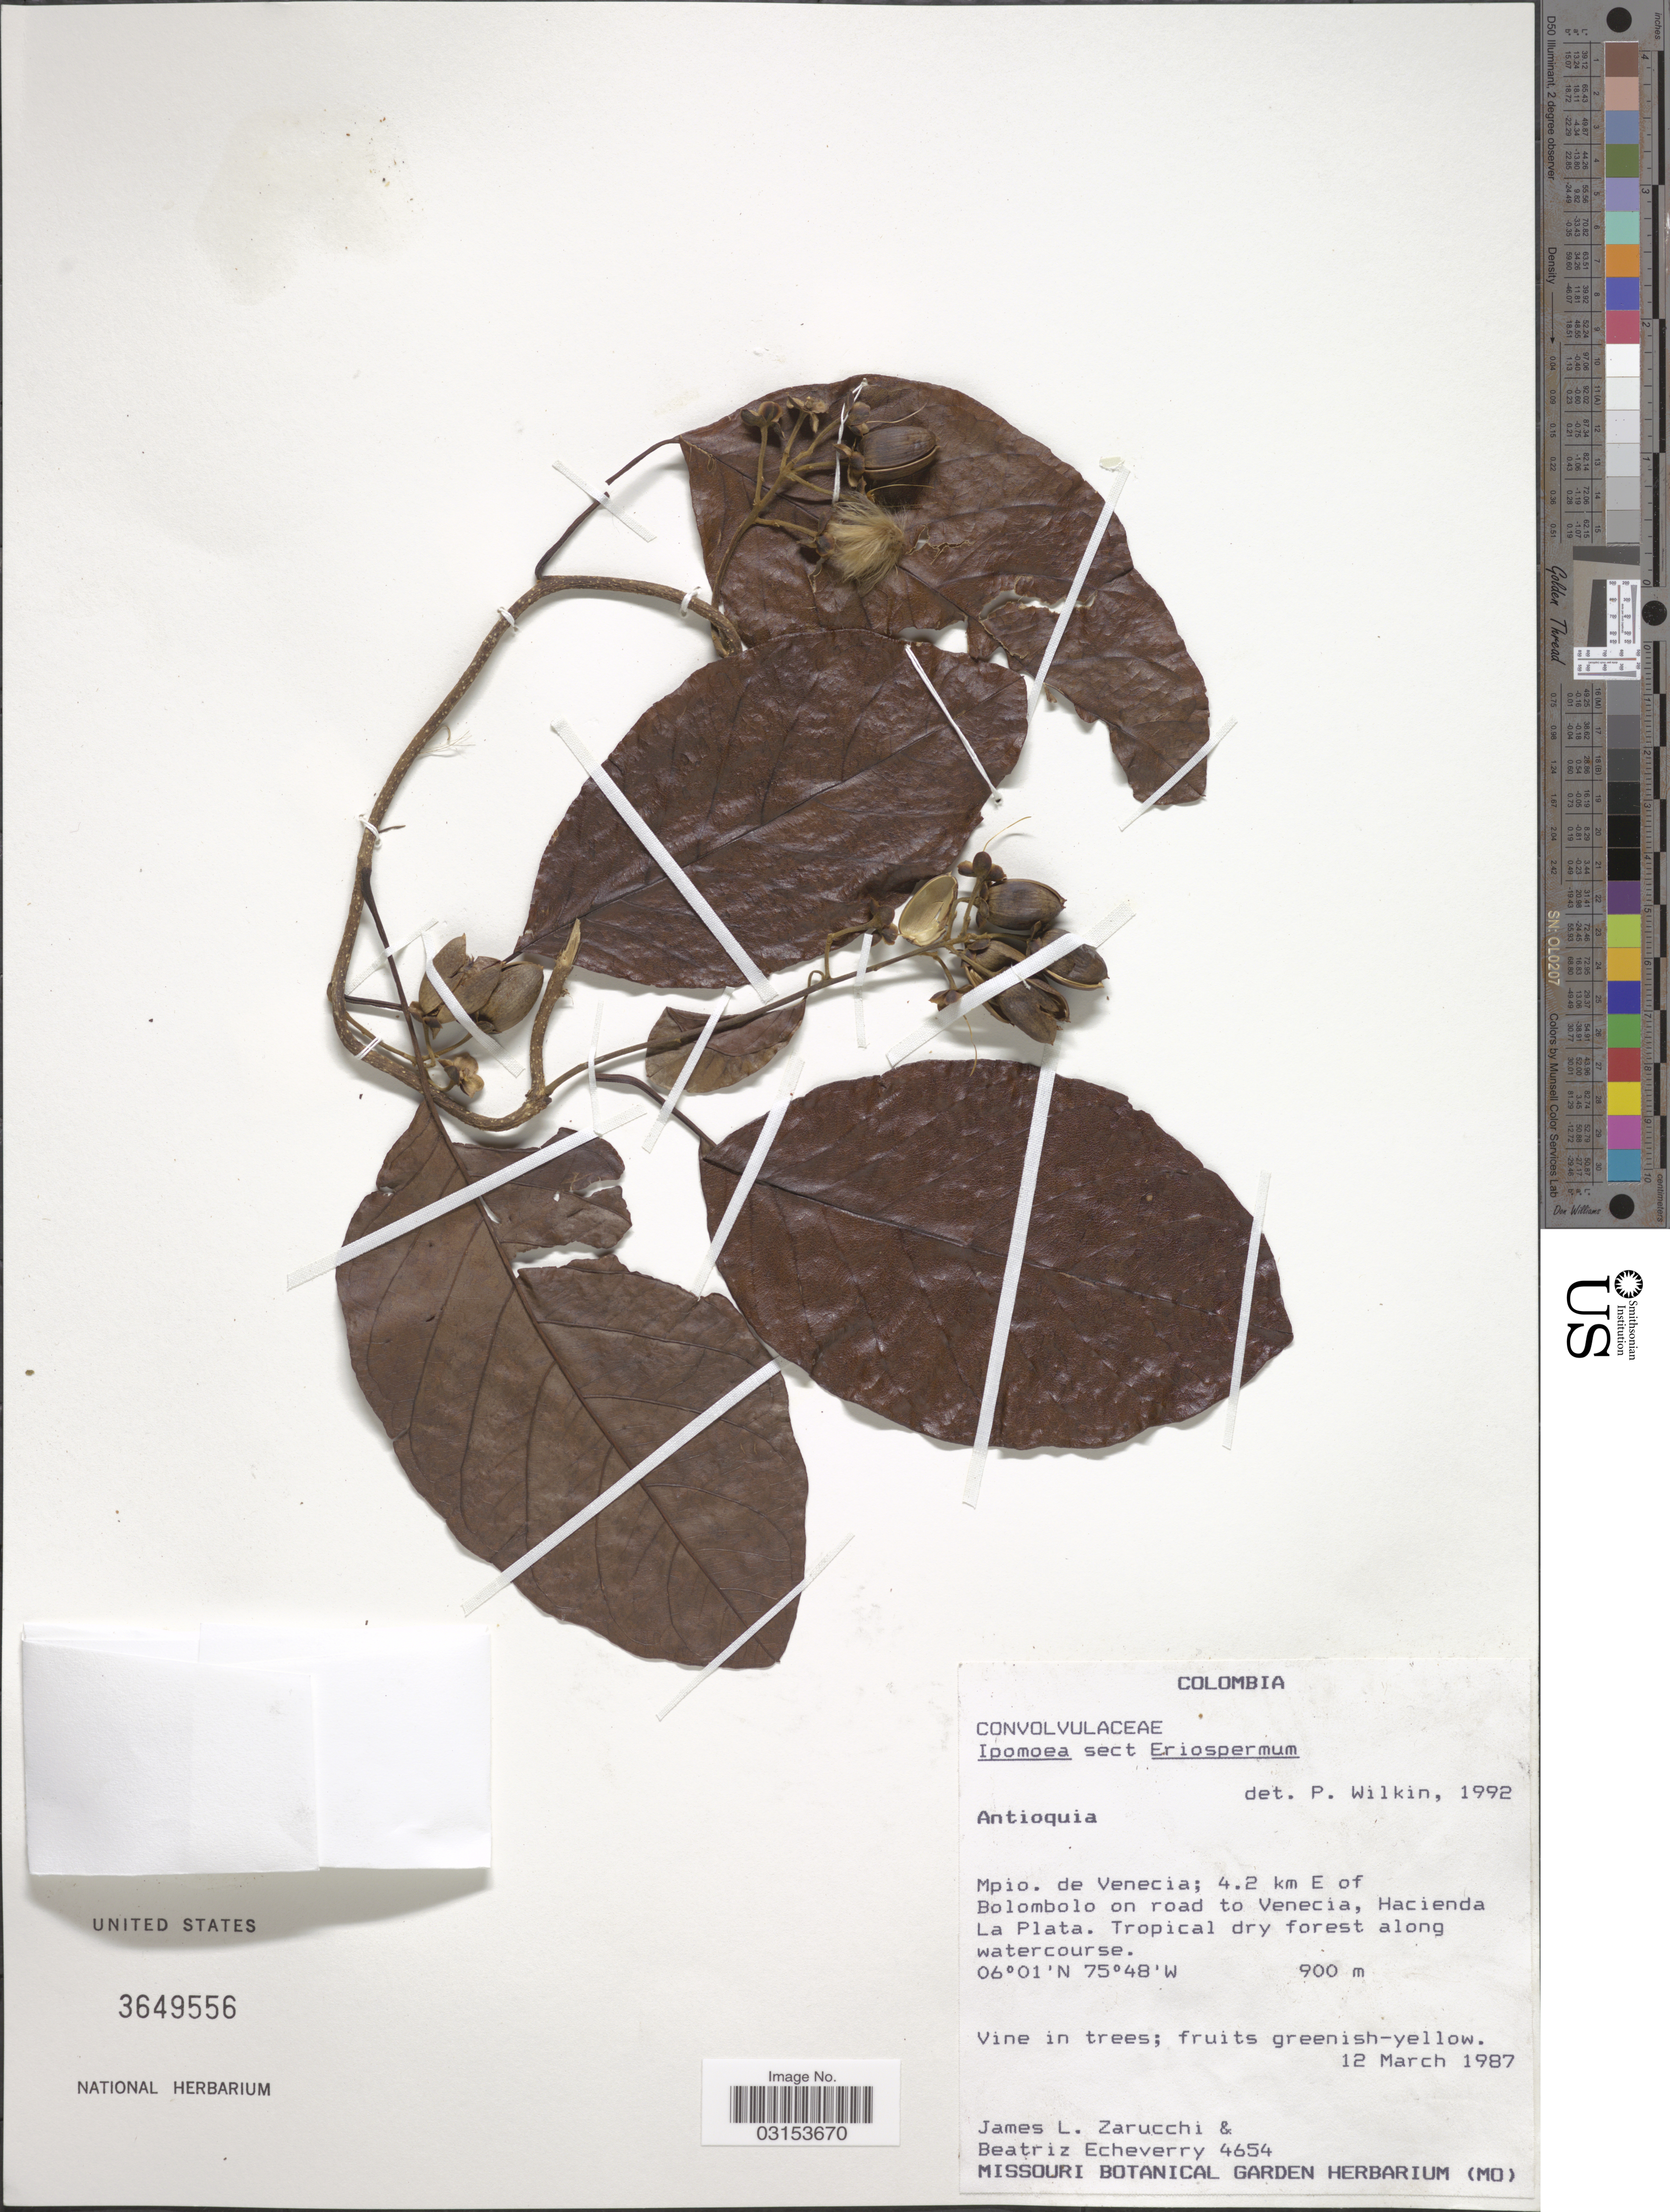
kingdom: Plantae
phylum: Tracheophyta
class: Magnoliopsida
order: Solanales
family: Convolvulaceae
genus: Ipomoea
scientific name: Ipomoea sp.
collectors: J. L. Zarucchi & B. Echeverry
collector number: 4654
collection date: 1987-03-12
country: Colombia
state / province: Antioquia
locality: Mpio. de Venecia; 4.2 km E of Bolombolo on road to Venecia, Hacienda La Plata. Tropical dry forest along watercourse.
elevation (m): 900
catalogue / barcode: US 3649556